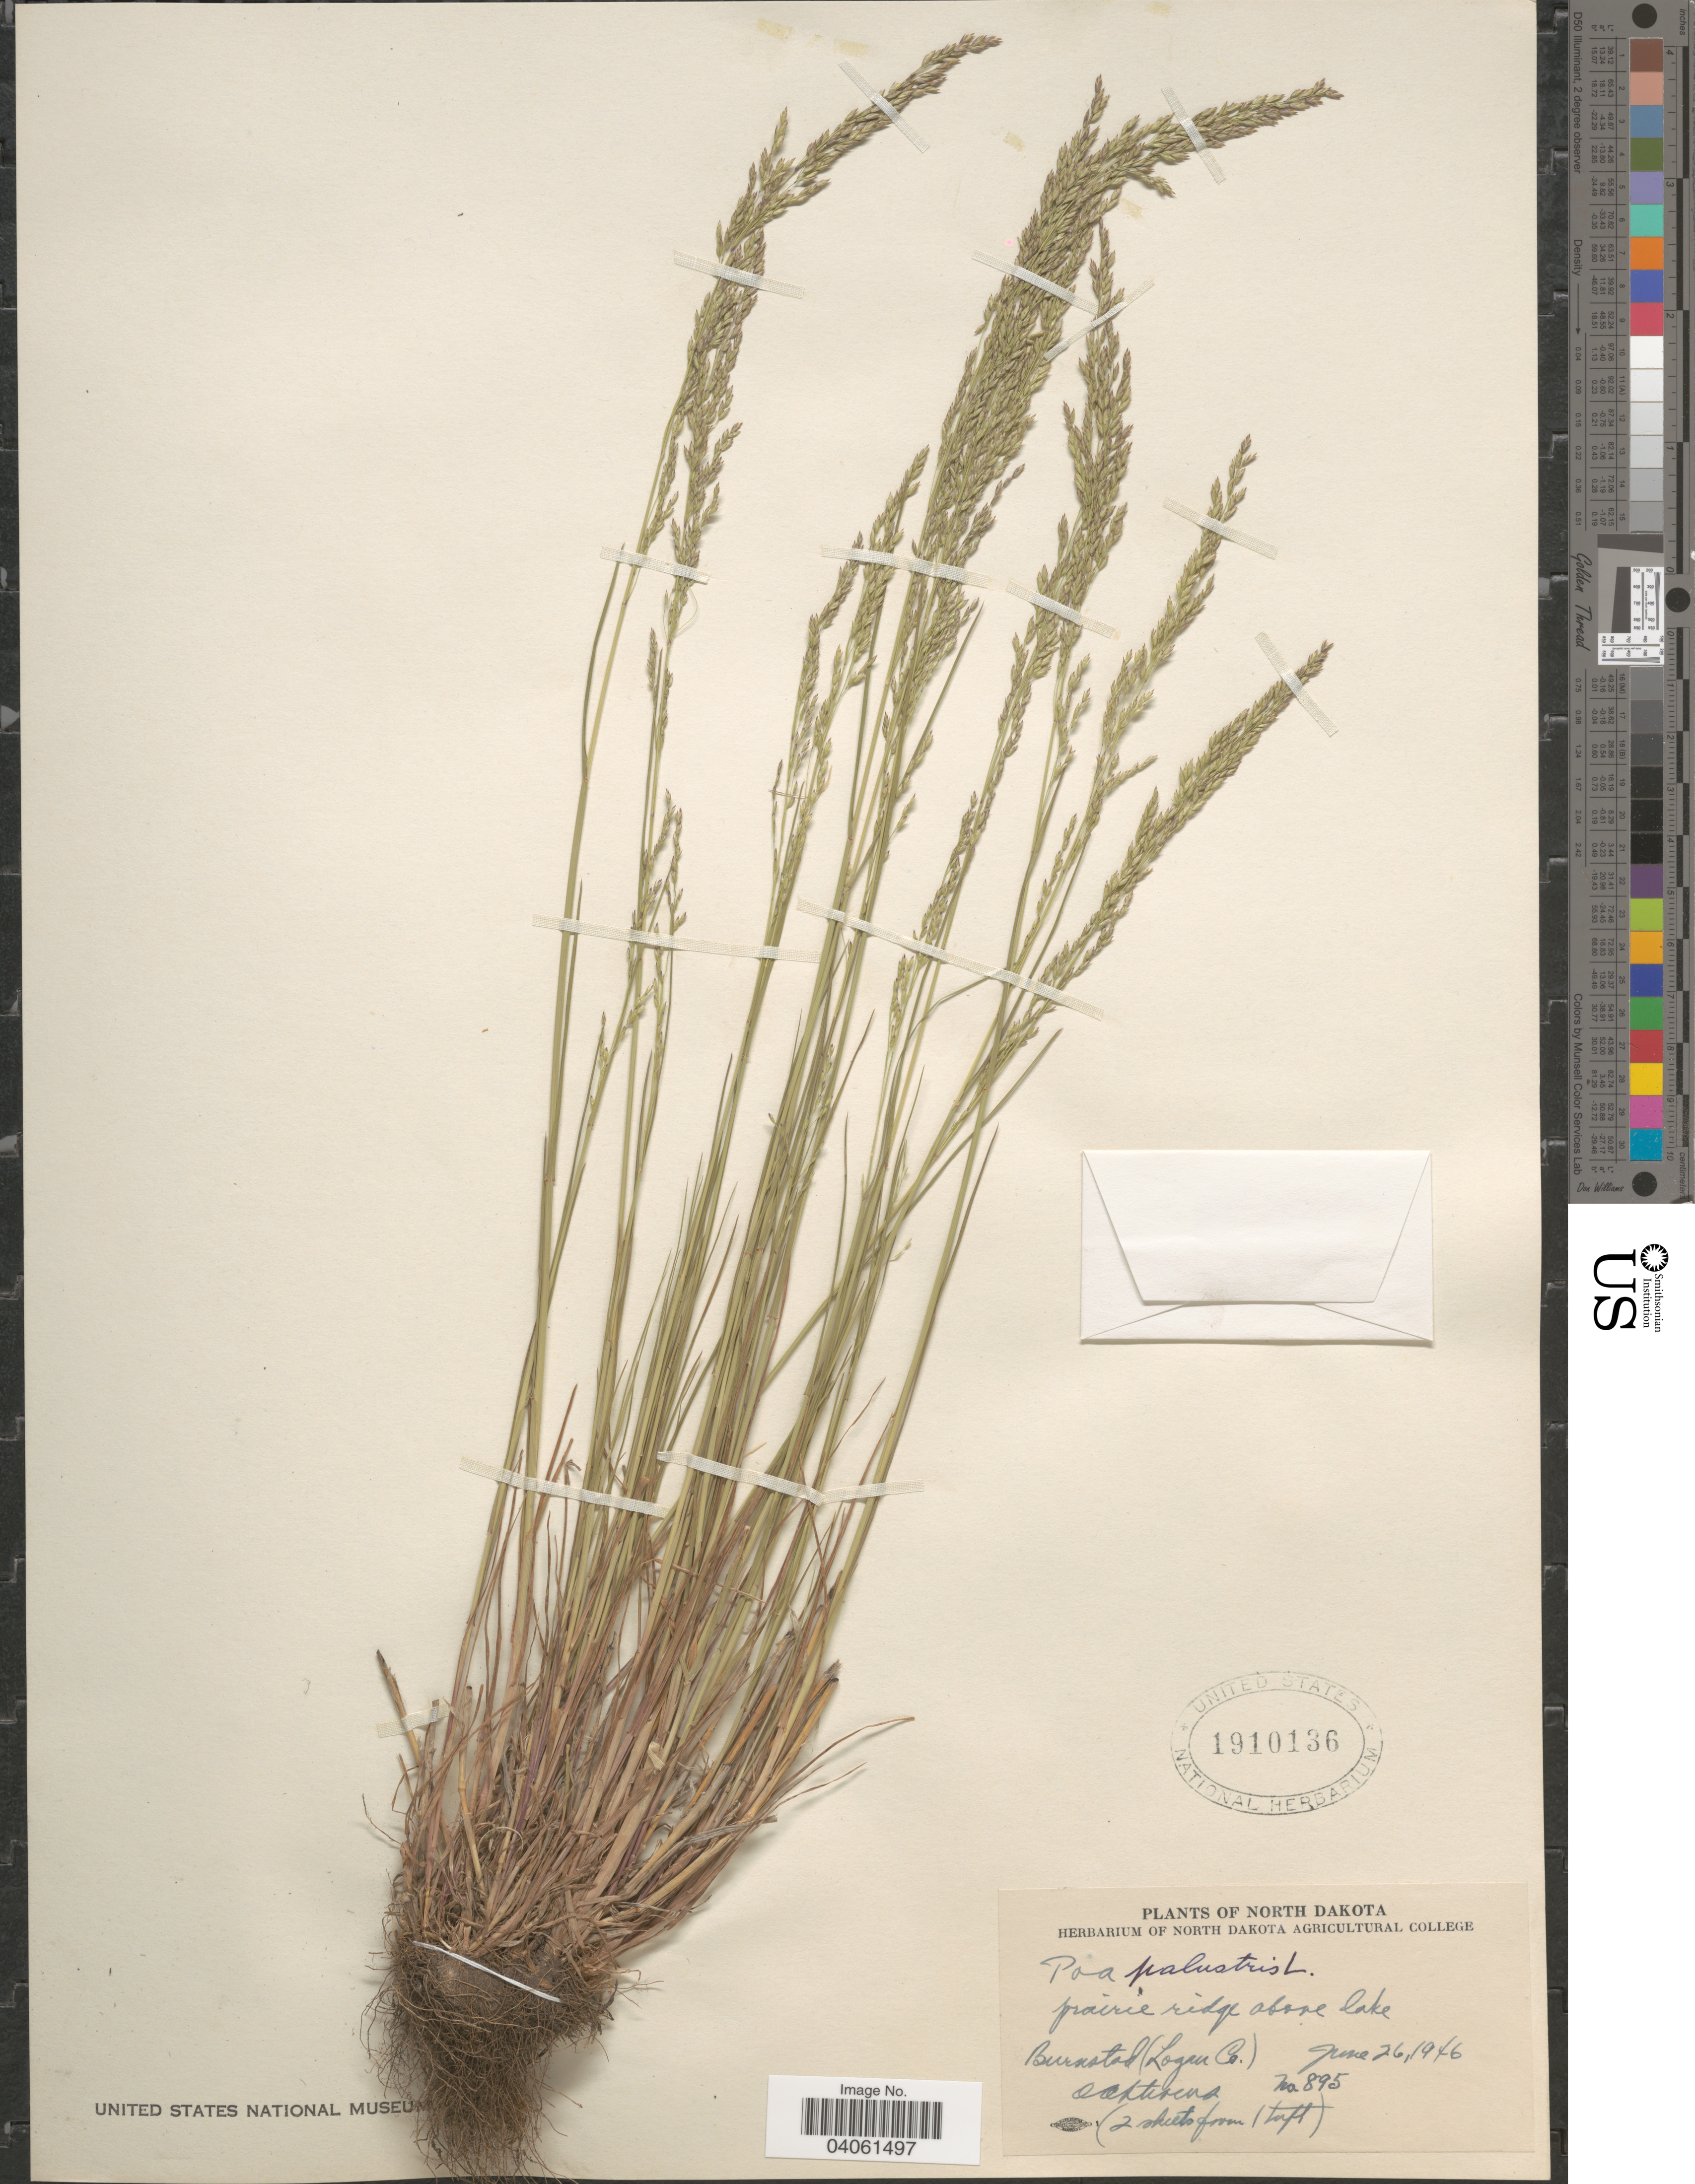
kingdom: Plantae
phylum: Tracheophyta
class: Liliopsida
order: Poales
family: Poaceae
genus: Poa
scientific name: Poa palustris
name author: L.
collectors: O. A. Stevens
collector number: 895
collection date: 1946-06-26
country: United States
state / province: North Dakota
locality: Prairie ridge above lake Burnstad (Logan Co.).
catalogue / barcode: US 1910136